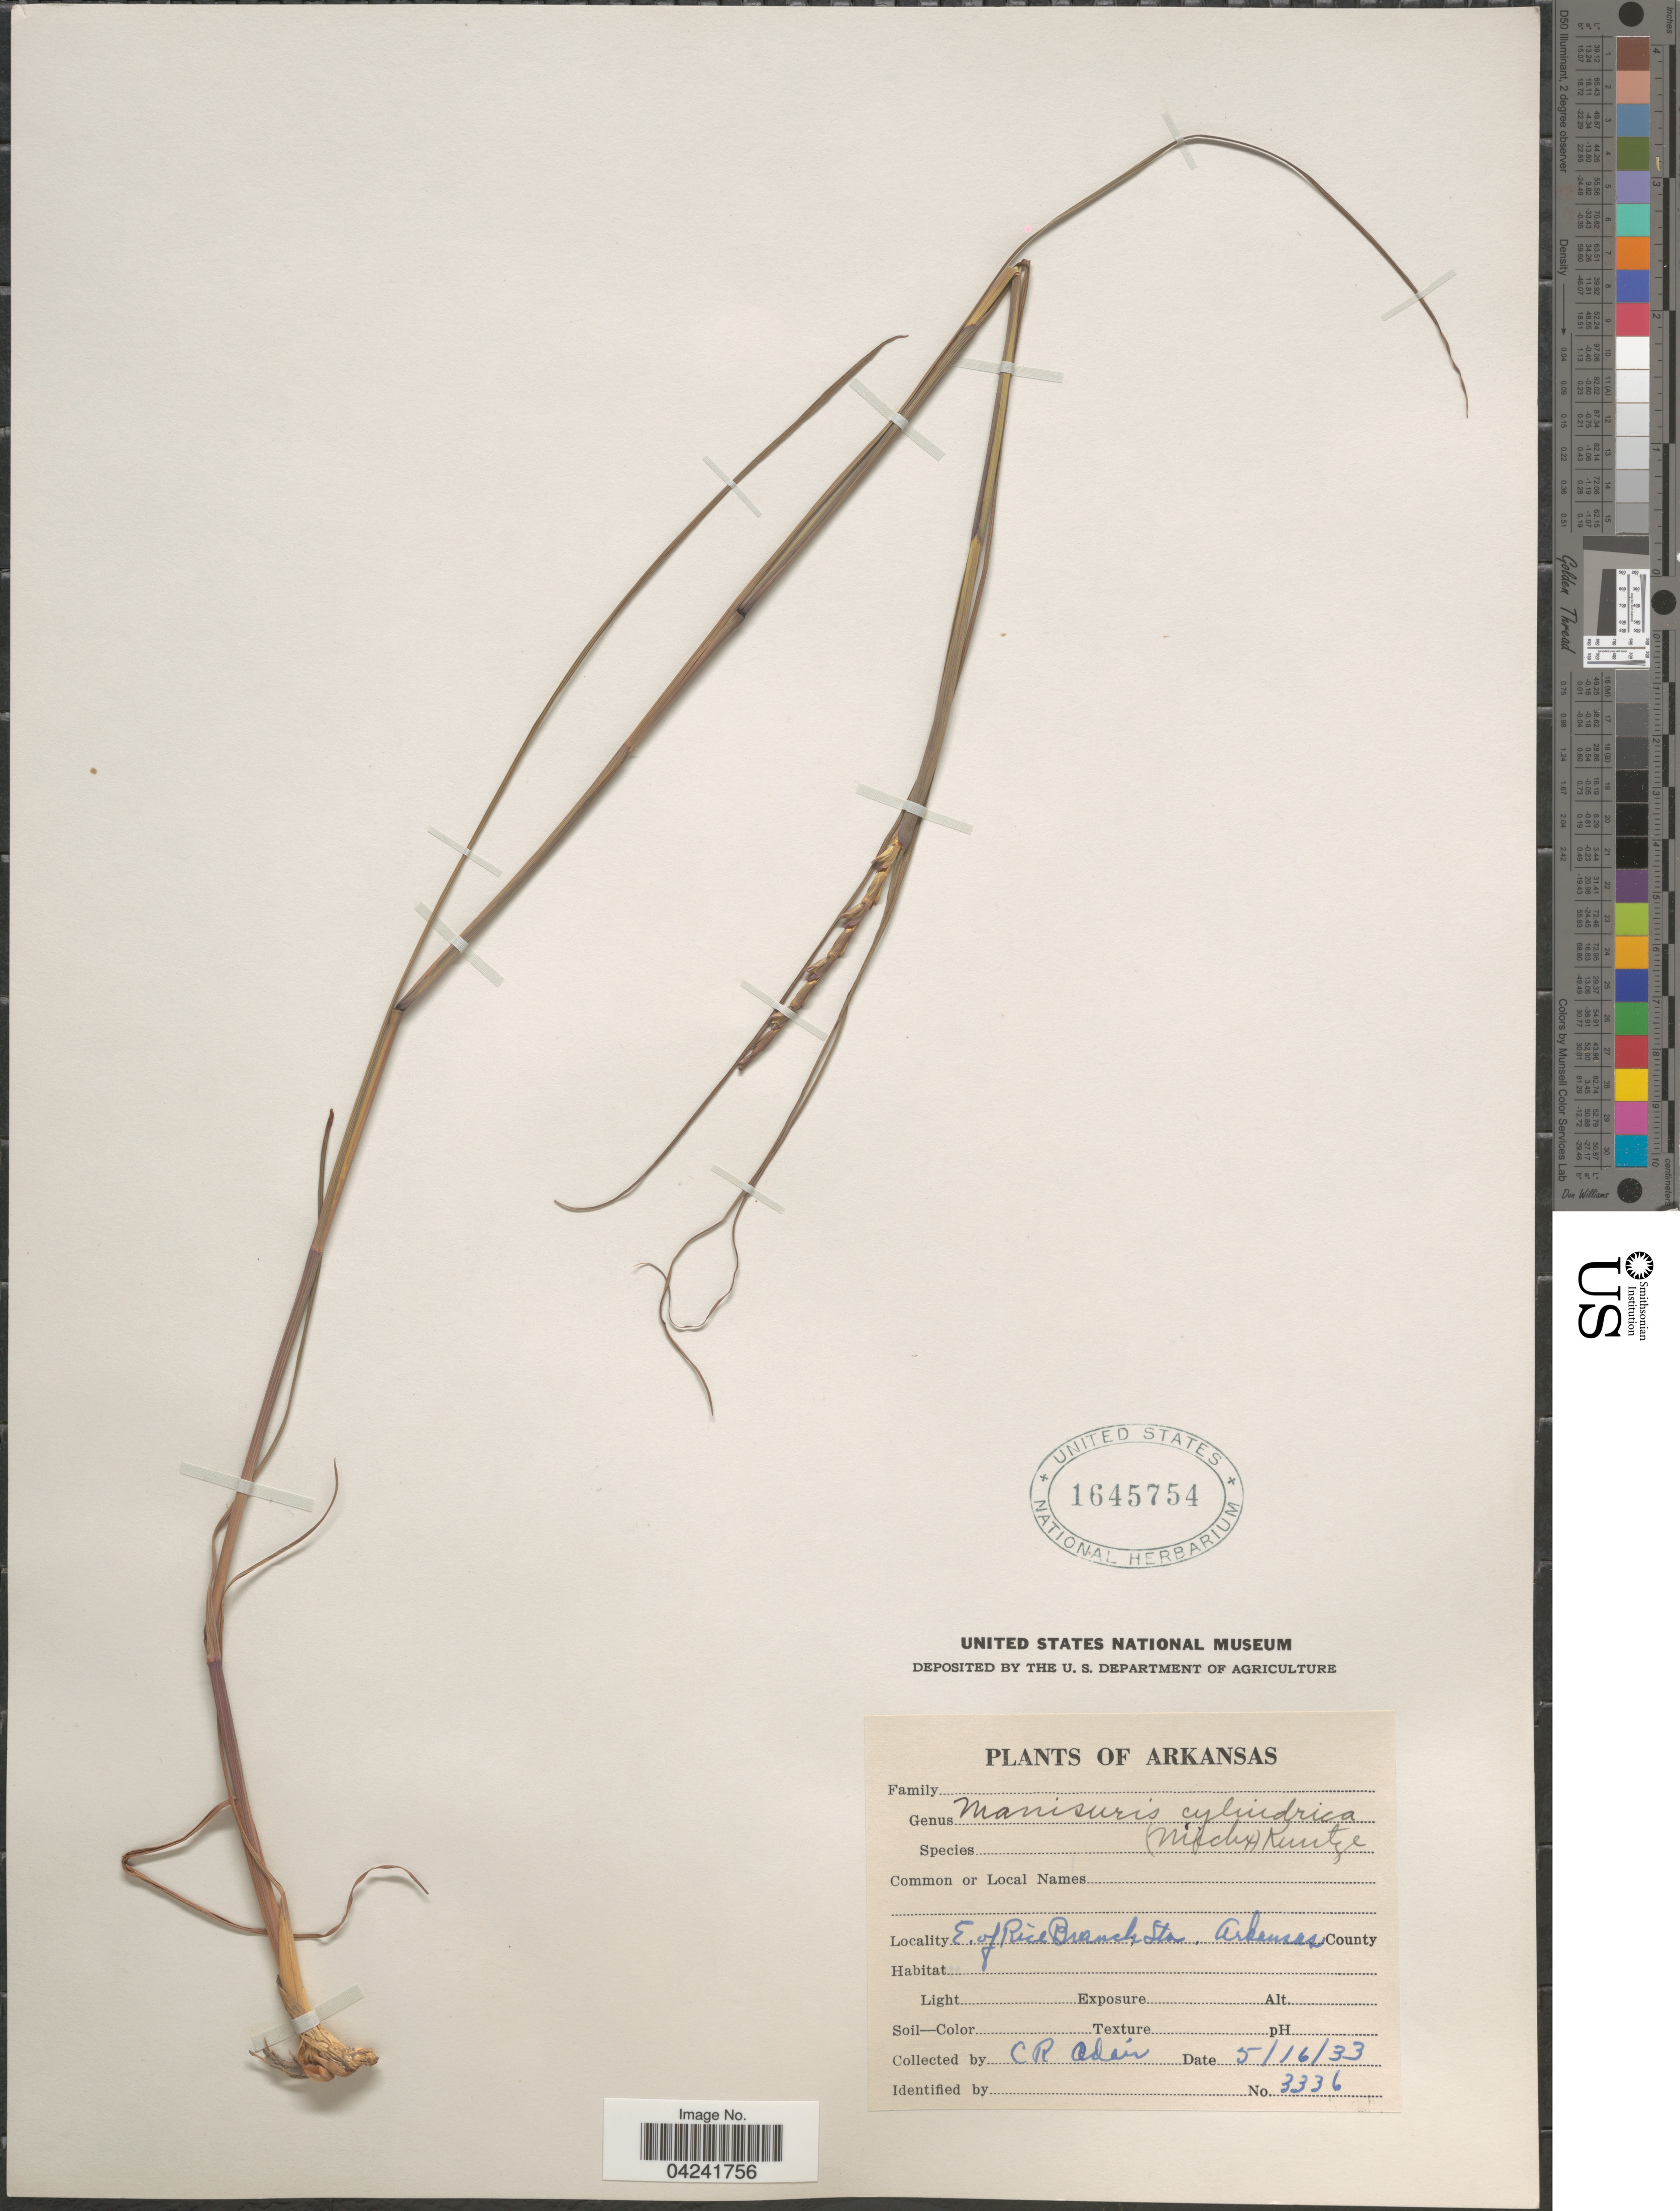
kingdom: Plantae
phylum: Tracheophyta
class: Liliopsida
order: Poales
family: Poaceae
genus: Mnesithea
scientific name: Mnesithea cylindrica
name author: (Michx.) de Koning & Sosef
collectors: C. Adair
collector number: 3336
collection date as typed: Transcribed d/m/y: 16/5/33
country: United States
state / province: Arkansas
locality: E. of Rice Branch Sta. Arkansas County.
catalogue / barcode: US 1645754